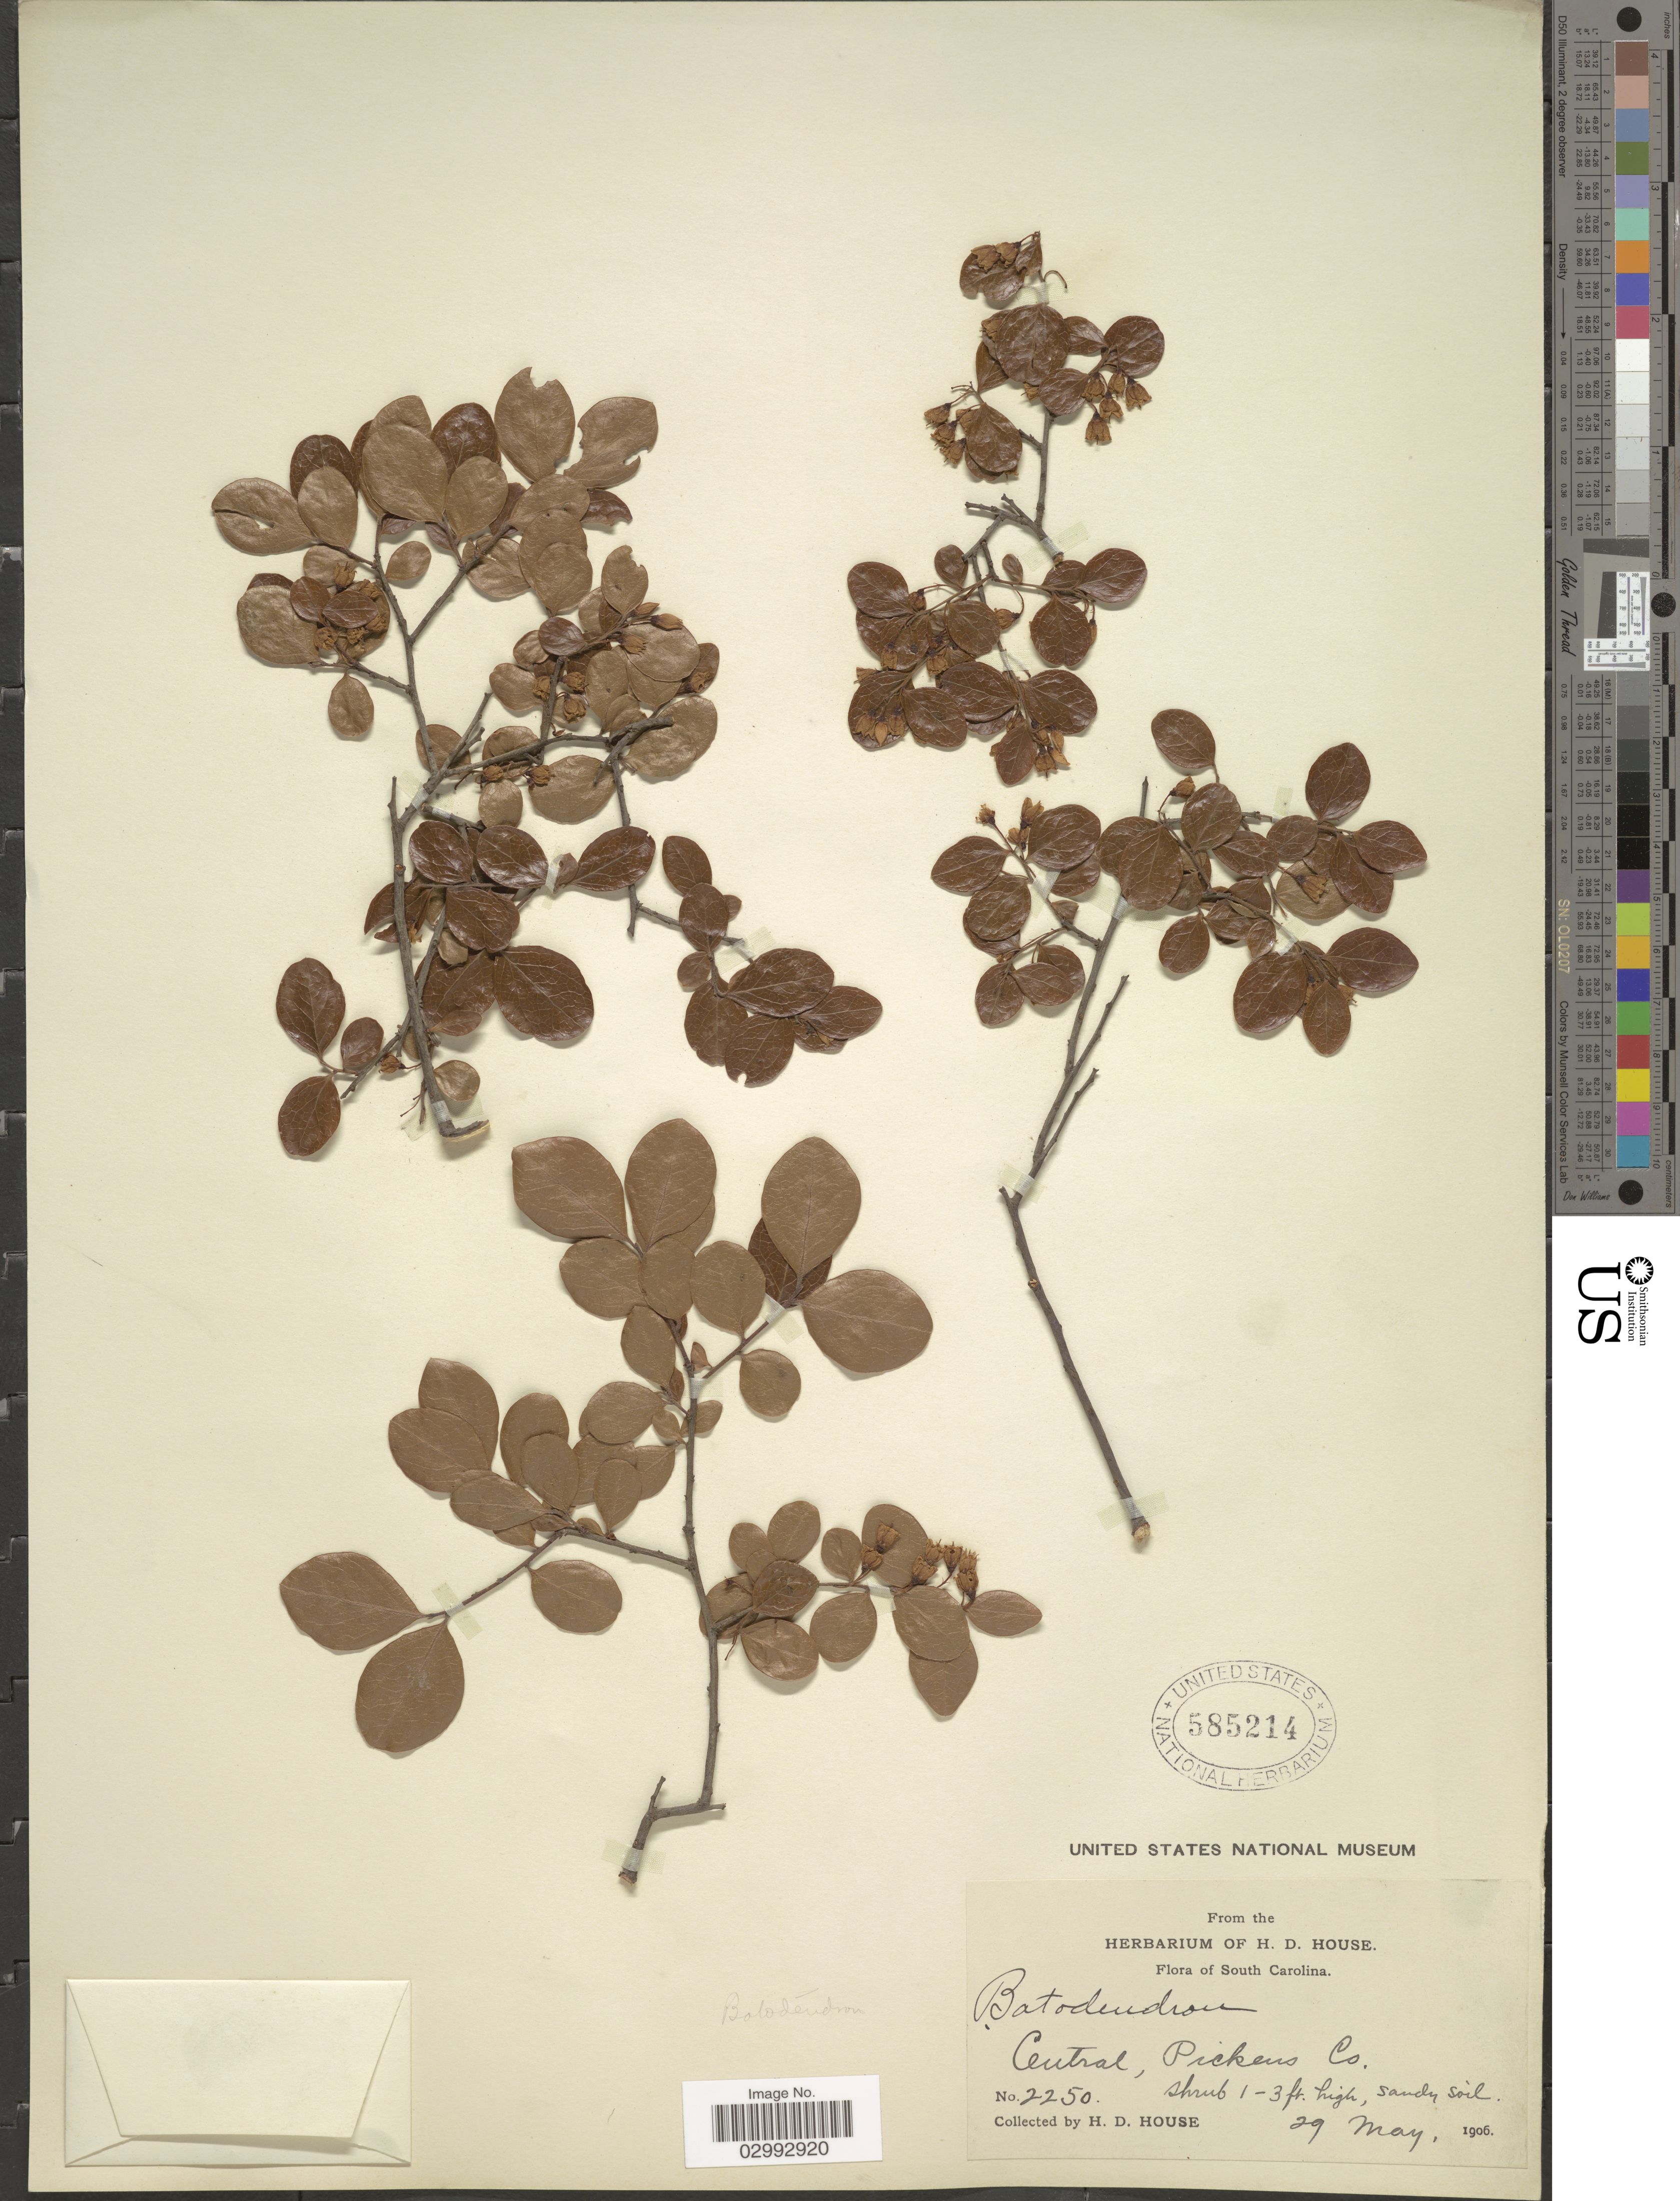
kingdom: Plantae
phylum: Tracheophyta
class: Magnoliopsida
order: Ericales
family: Ericaceae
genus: Batodendron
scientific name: Batodendron arboreum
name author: Nutt.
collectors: H. D. House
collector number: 2250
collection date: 1906-05-29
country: United States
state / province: South Carolina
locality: Central, Pickens Co.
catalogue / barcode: US 585214